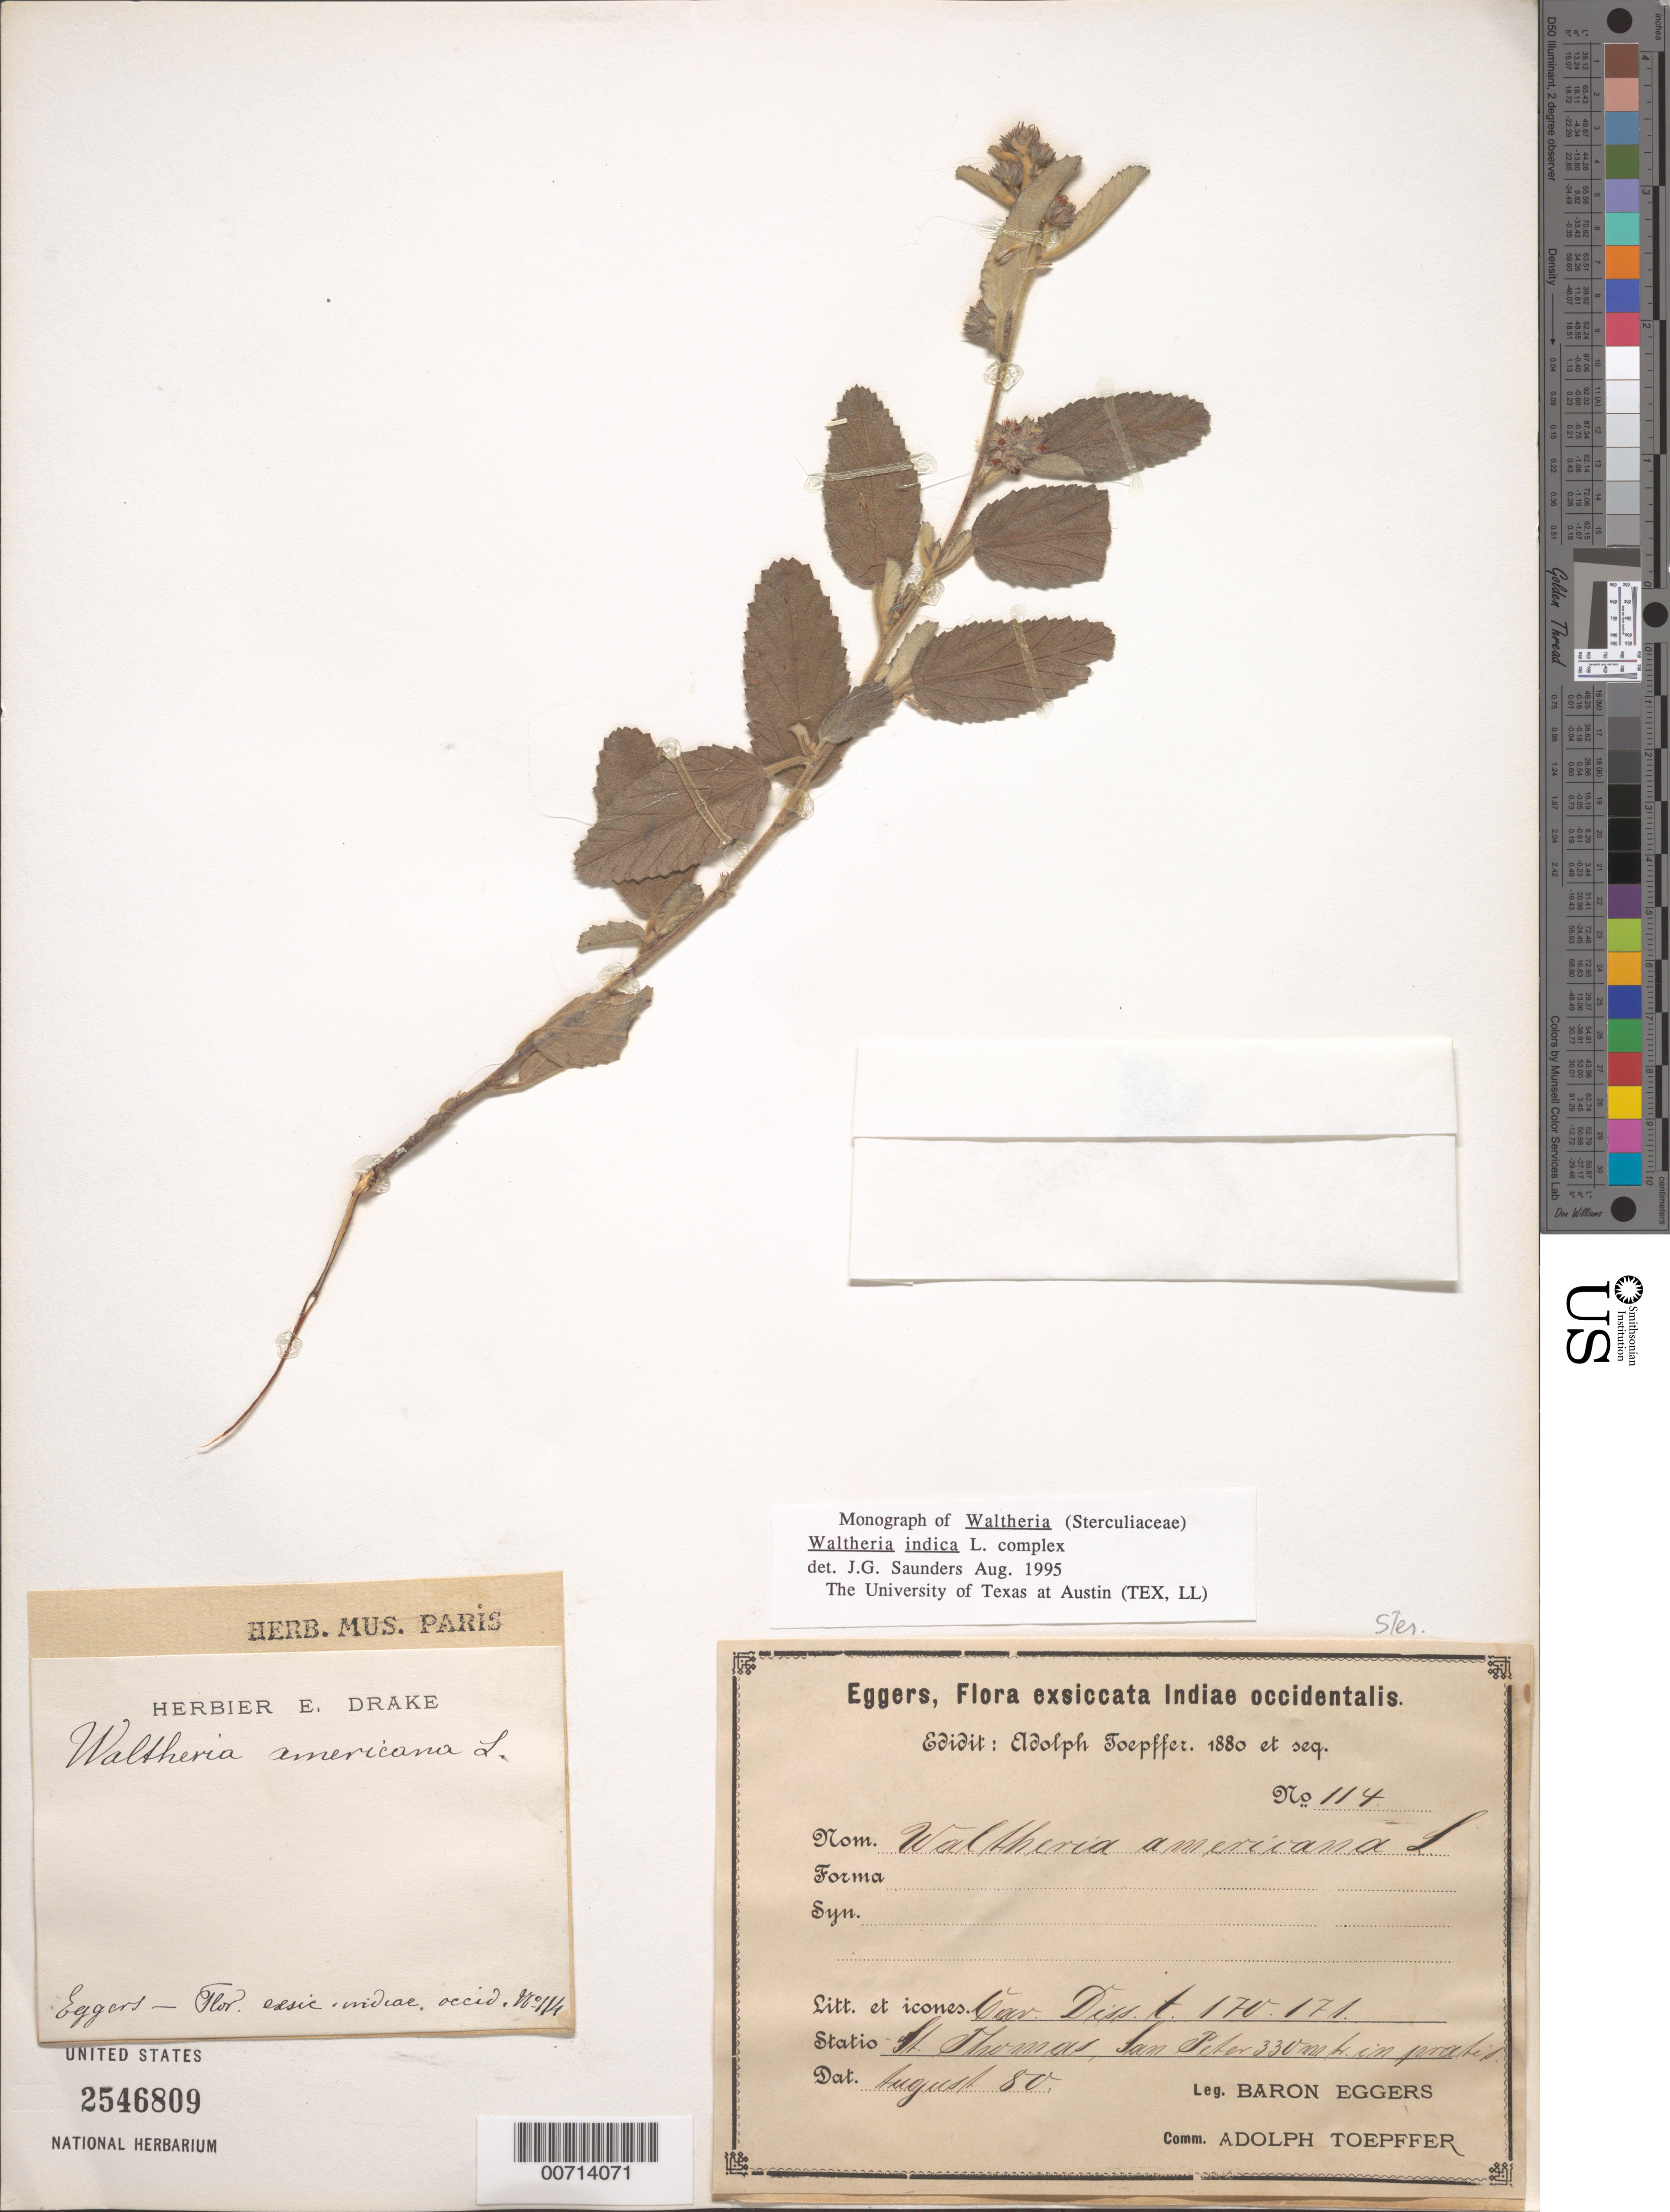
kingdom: Plantae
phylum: Tracheophyta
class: Magnoliopsida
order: Malvales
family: Malvaceae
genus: Waltheria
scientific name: Waltheria indica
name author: L.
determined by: Saunders, J. G.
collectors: H. F. A. von Eggers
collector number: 114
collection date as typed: Aug 1880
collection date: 1880-08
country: U.S. Virgin Islands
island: St. Thomas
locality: San Peter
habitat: In pratis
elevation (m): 330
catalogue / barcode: US 2546809